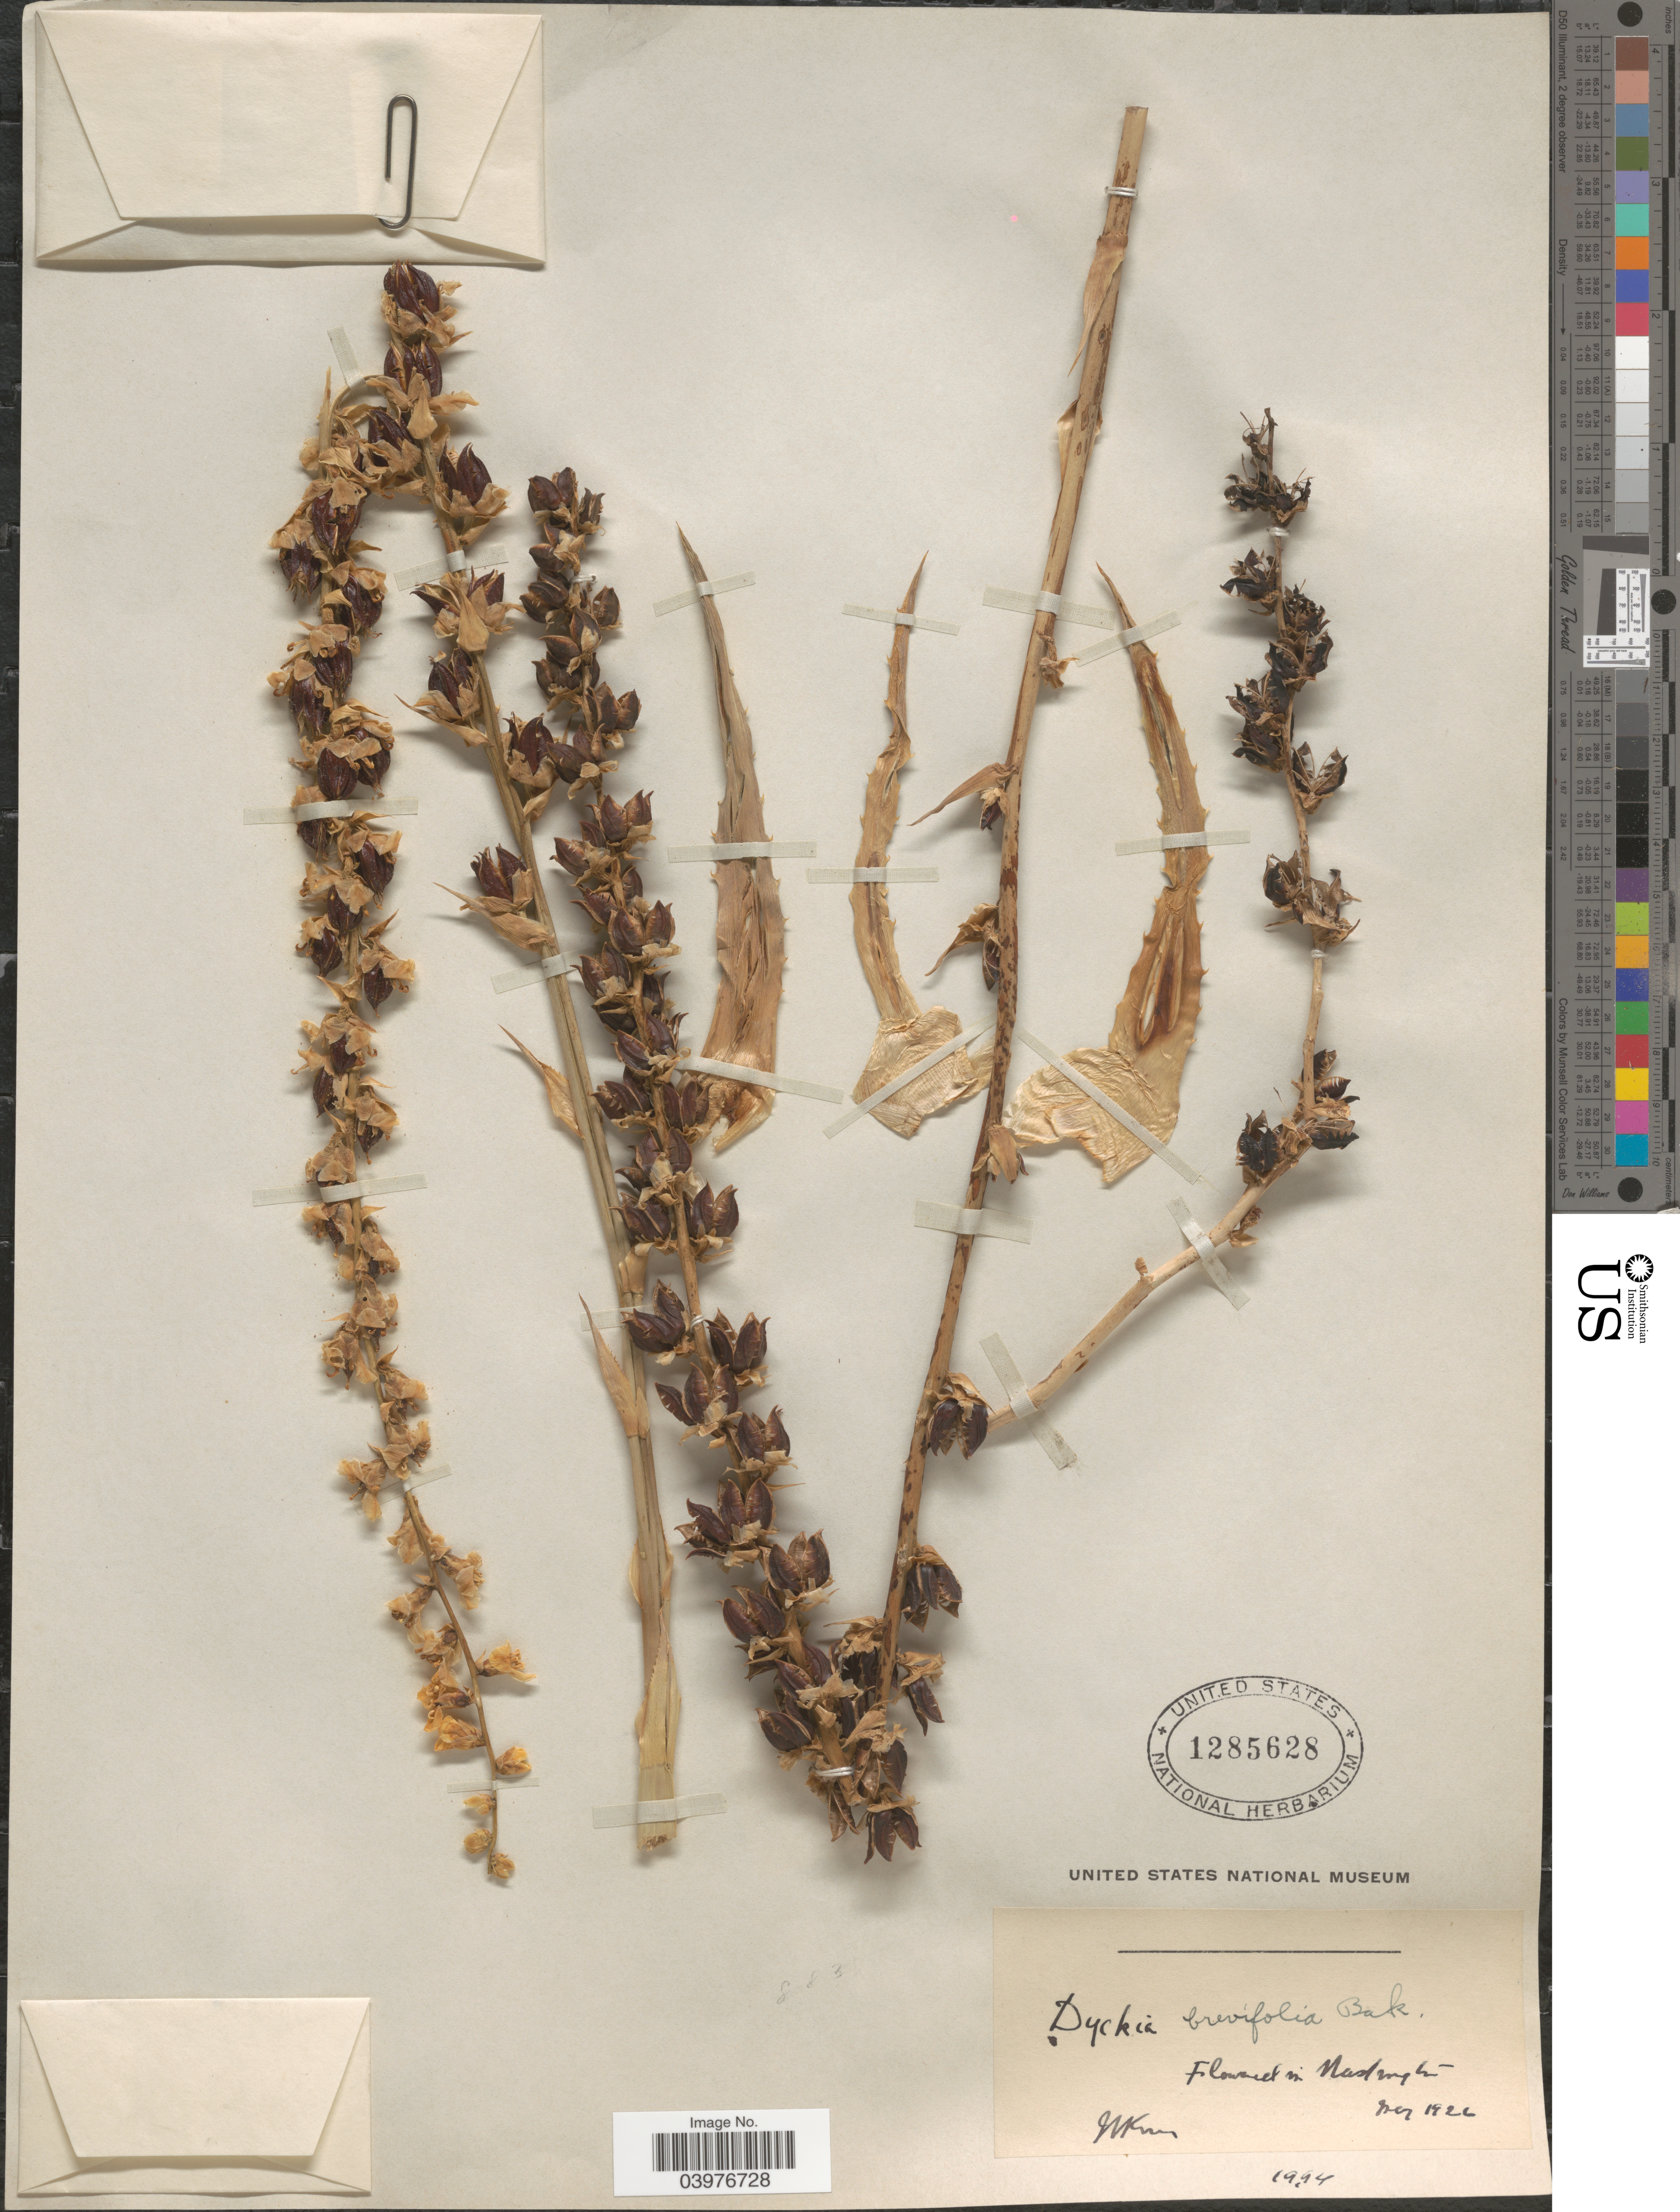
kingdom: Plantae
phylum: Tracheophyta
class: Liliopsida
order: Poales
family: Bromeliaceae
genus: Dyckia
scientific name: Dyckia brevifolia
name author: Baker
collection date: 1926-05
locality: In Mastroghtí [interpreted].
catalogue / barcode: US 1285628